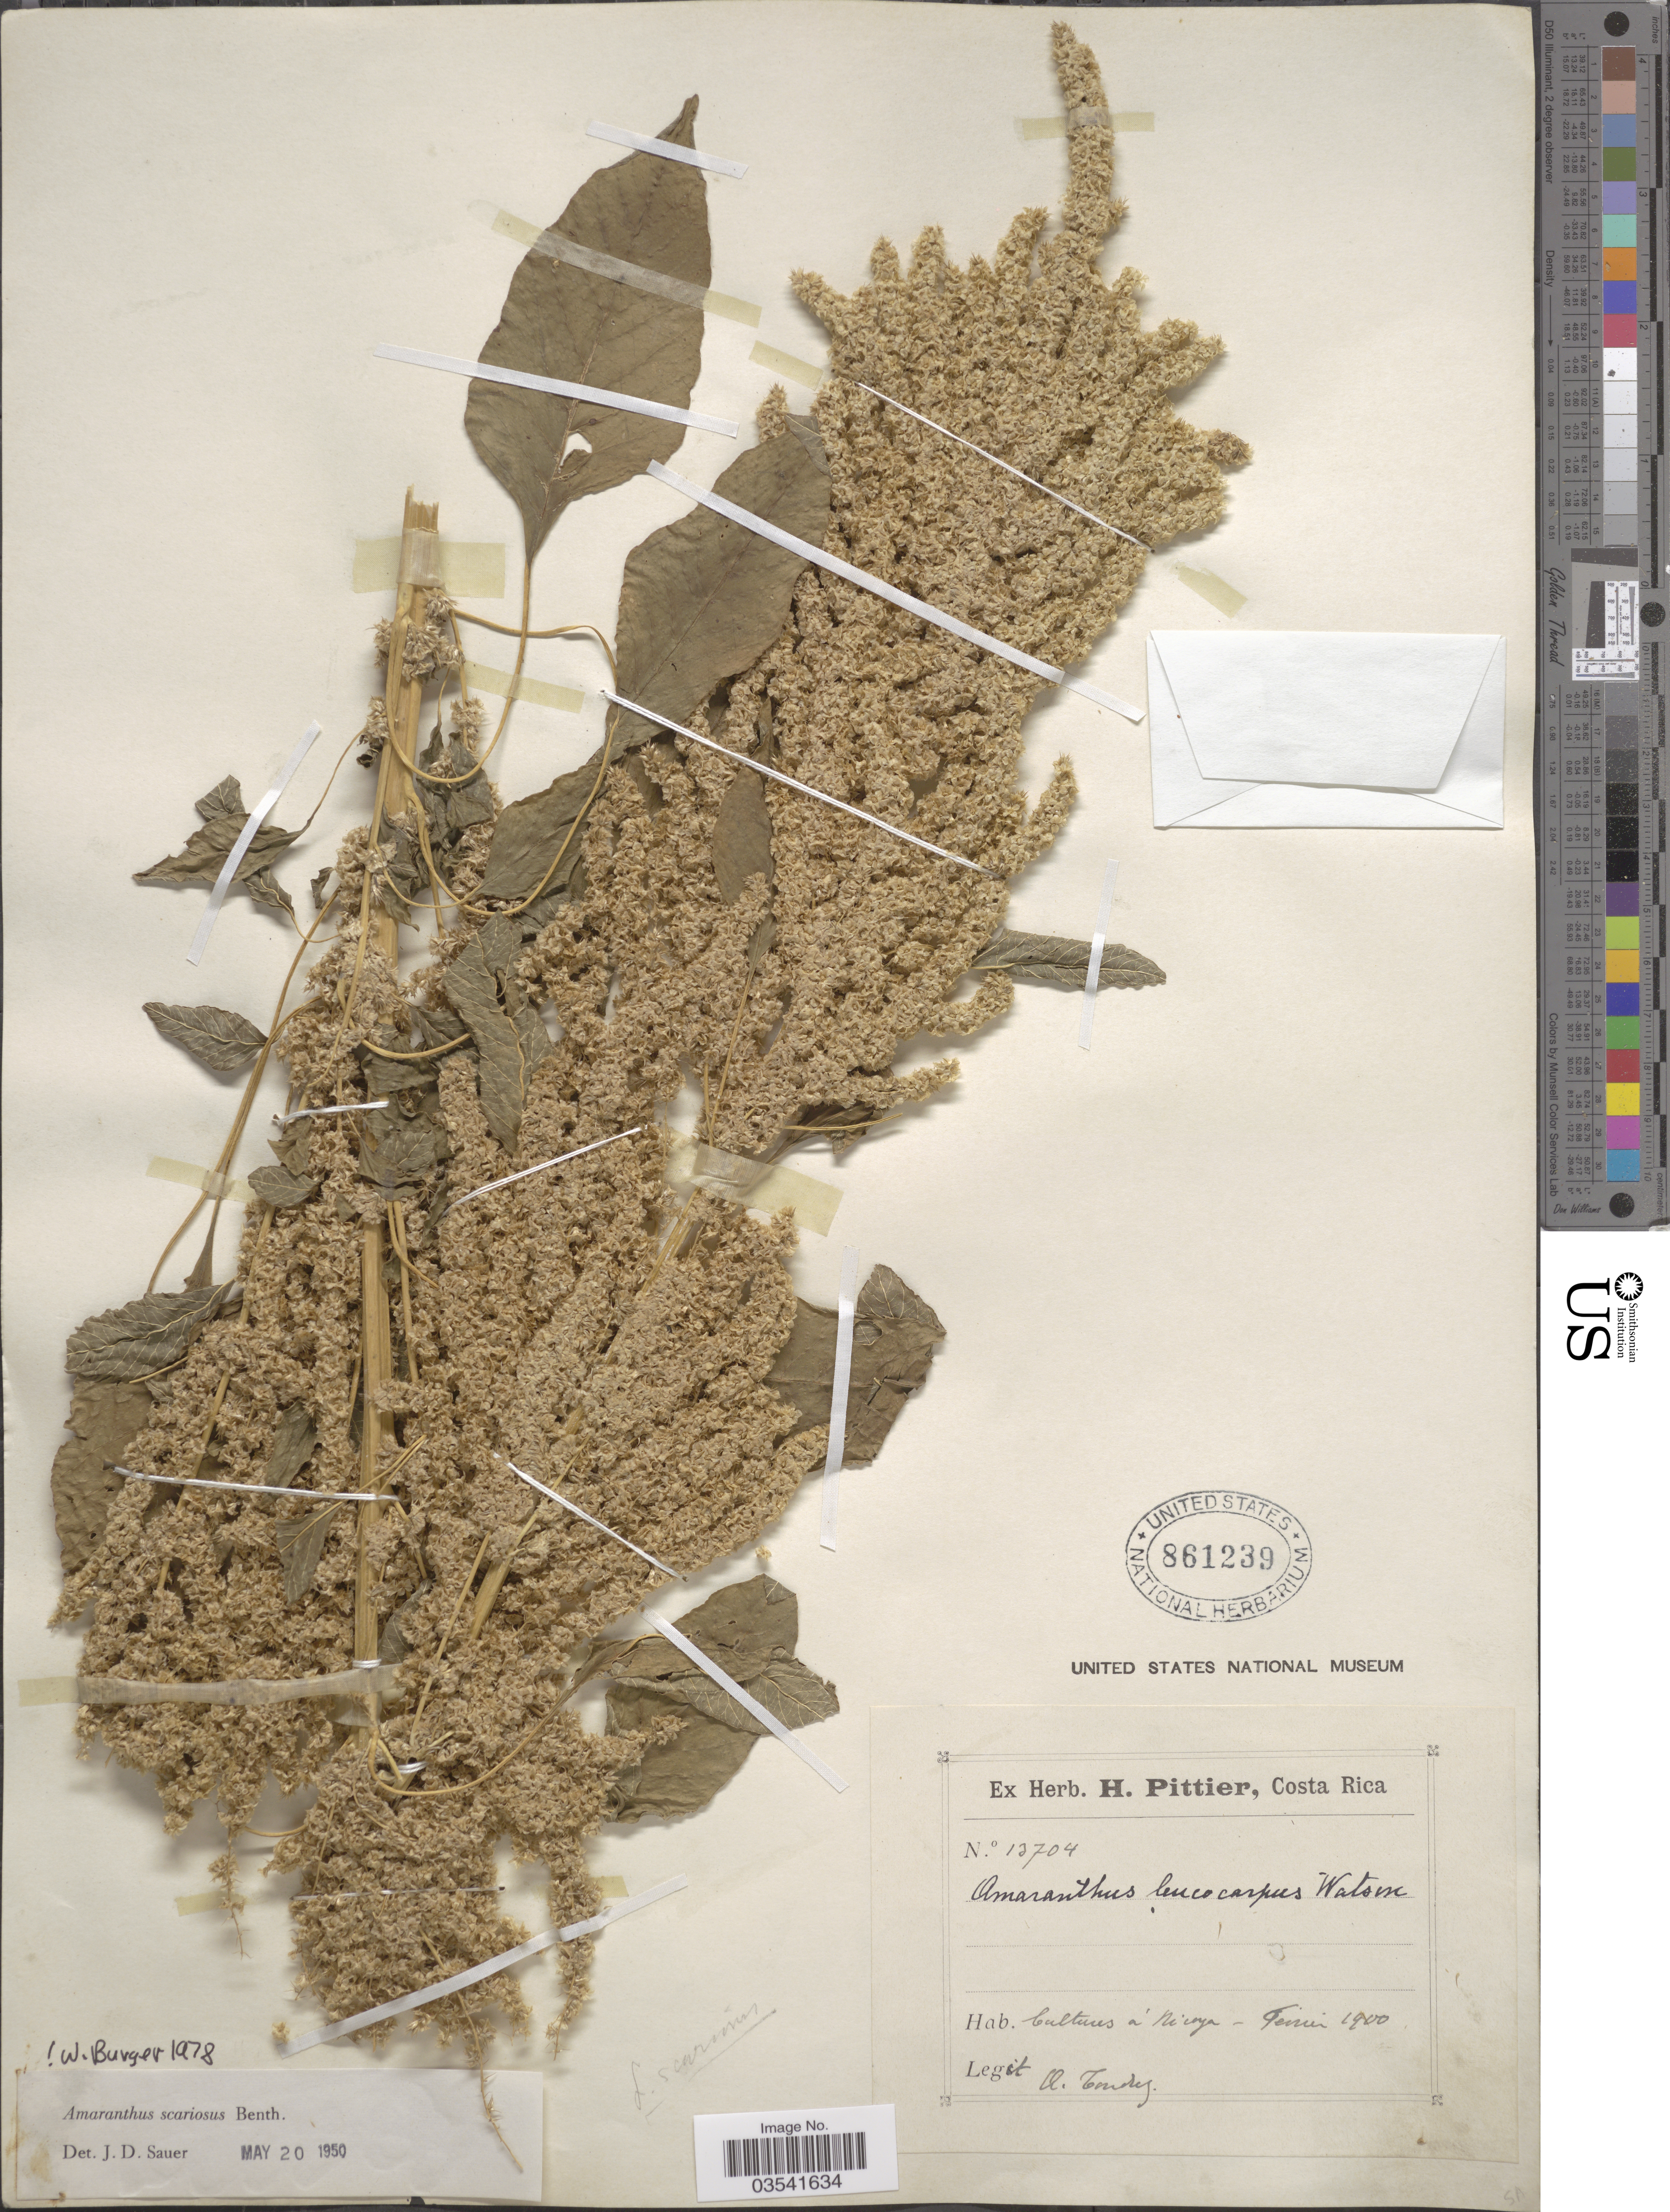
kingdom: Plantae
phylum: Tracheophyta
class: Magnoliopsida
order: Caryophyllales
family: Amaranthaceae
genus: Amaranthus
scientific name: Amaranthus scariosus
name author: Benth.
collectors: A. Tonduz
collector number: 13704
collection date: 1900-02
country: Costa Rica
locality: Cultures á Nicoya.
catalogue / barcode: US 861239